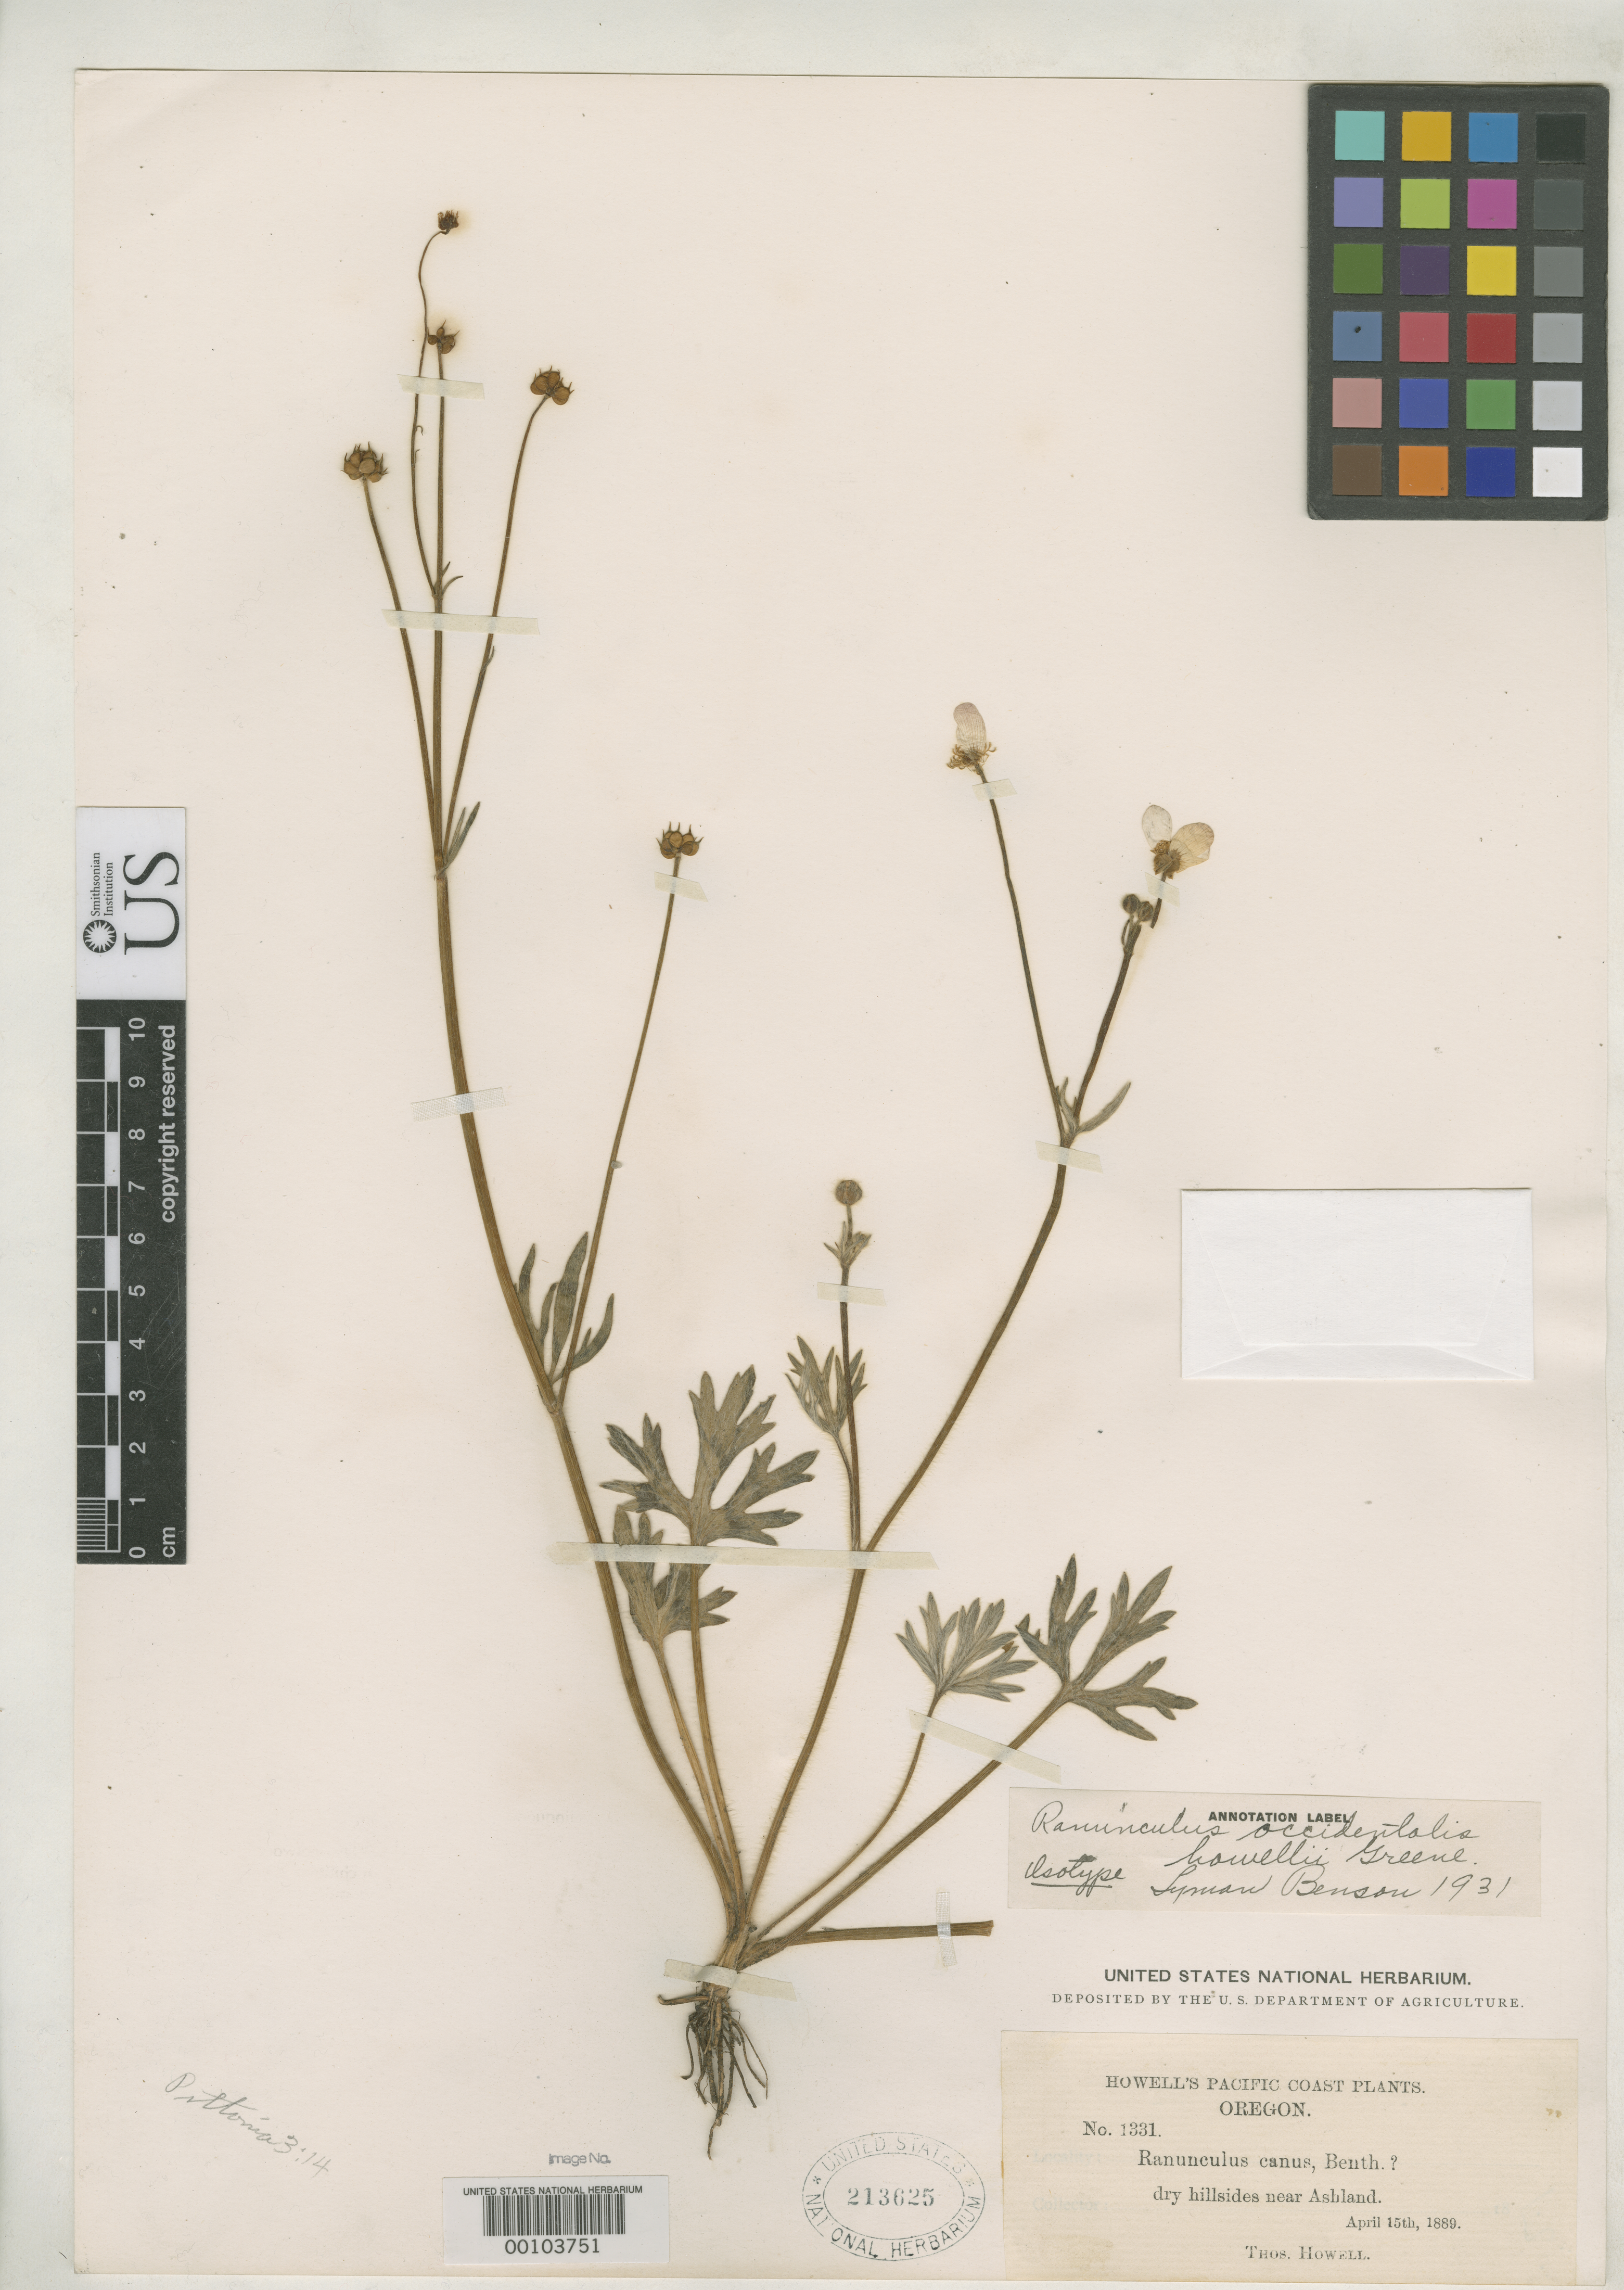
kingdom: Plantae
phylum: Tracheophyta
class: Magnoliopsida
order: Ranunculales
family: Ranunculaceae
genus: Ranunculus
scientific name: Ranunculus occidentalis var. howellii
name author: Greene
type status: Isotype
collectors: T. J. Howell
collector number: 1331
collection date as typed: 15 Apr 1889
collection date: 1889-04-15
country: United States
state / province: Oregon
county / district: Jackson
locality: Near Ashland.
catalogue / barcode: US 213625